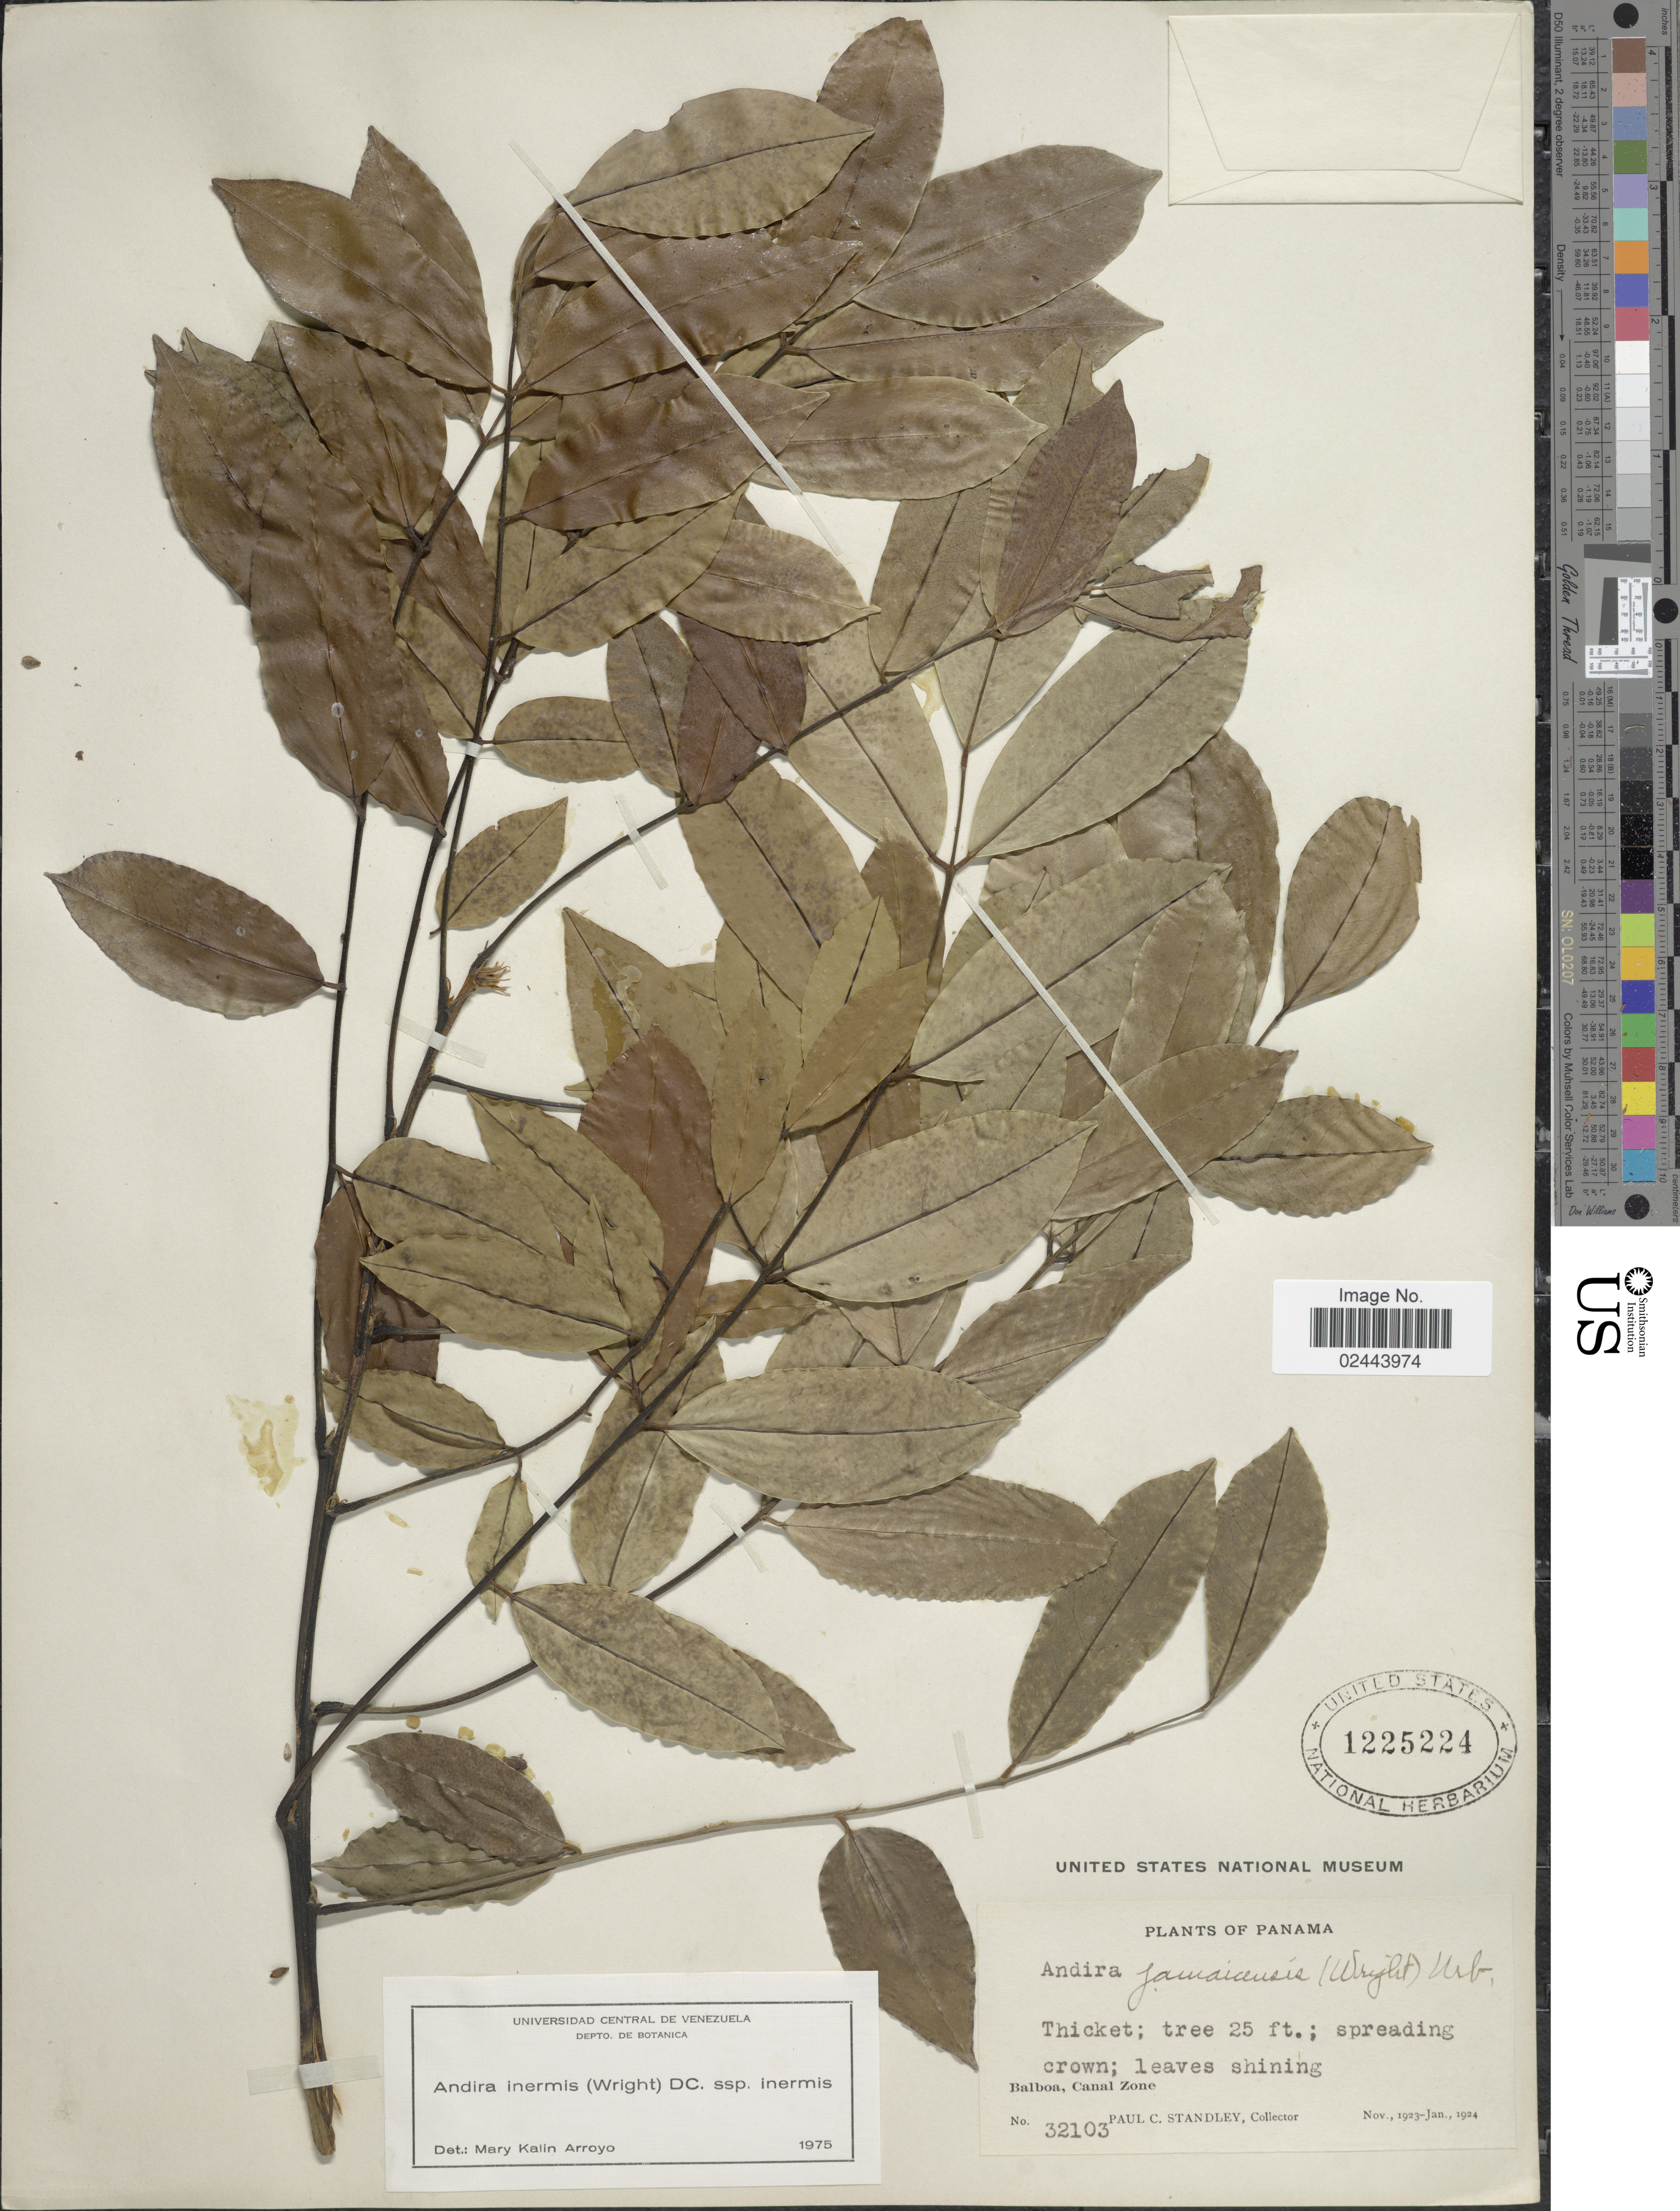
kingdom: Plantae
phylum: Tracheophyta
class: Magnoliopsida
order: Fabales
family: Fabaceae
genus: Andira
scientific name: Andira inermis subsp. inermis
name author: (W. Wright) Kunth ex DC.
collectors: P. C. Standley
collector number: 32103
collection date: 1923-11/1924-01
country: Panama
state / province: Colón / Panamá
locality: Balboa, Canal Zone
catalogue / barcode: US 1225224